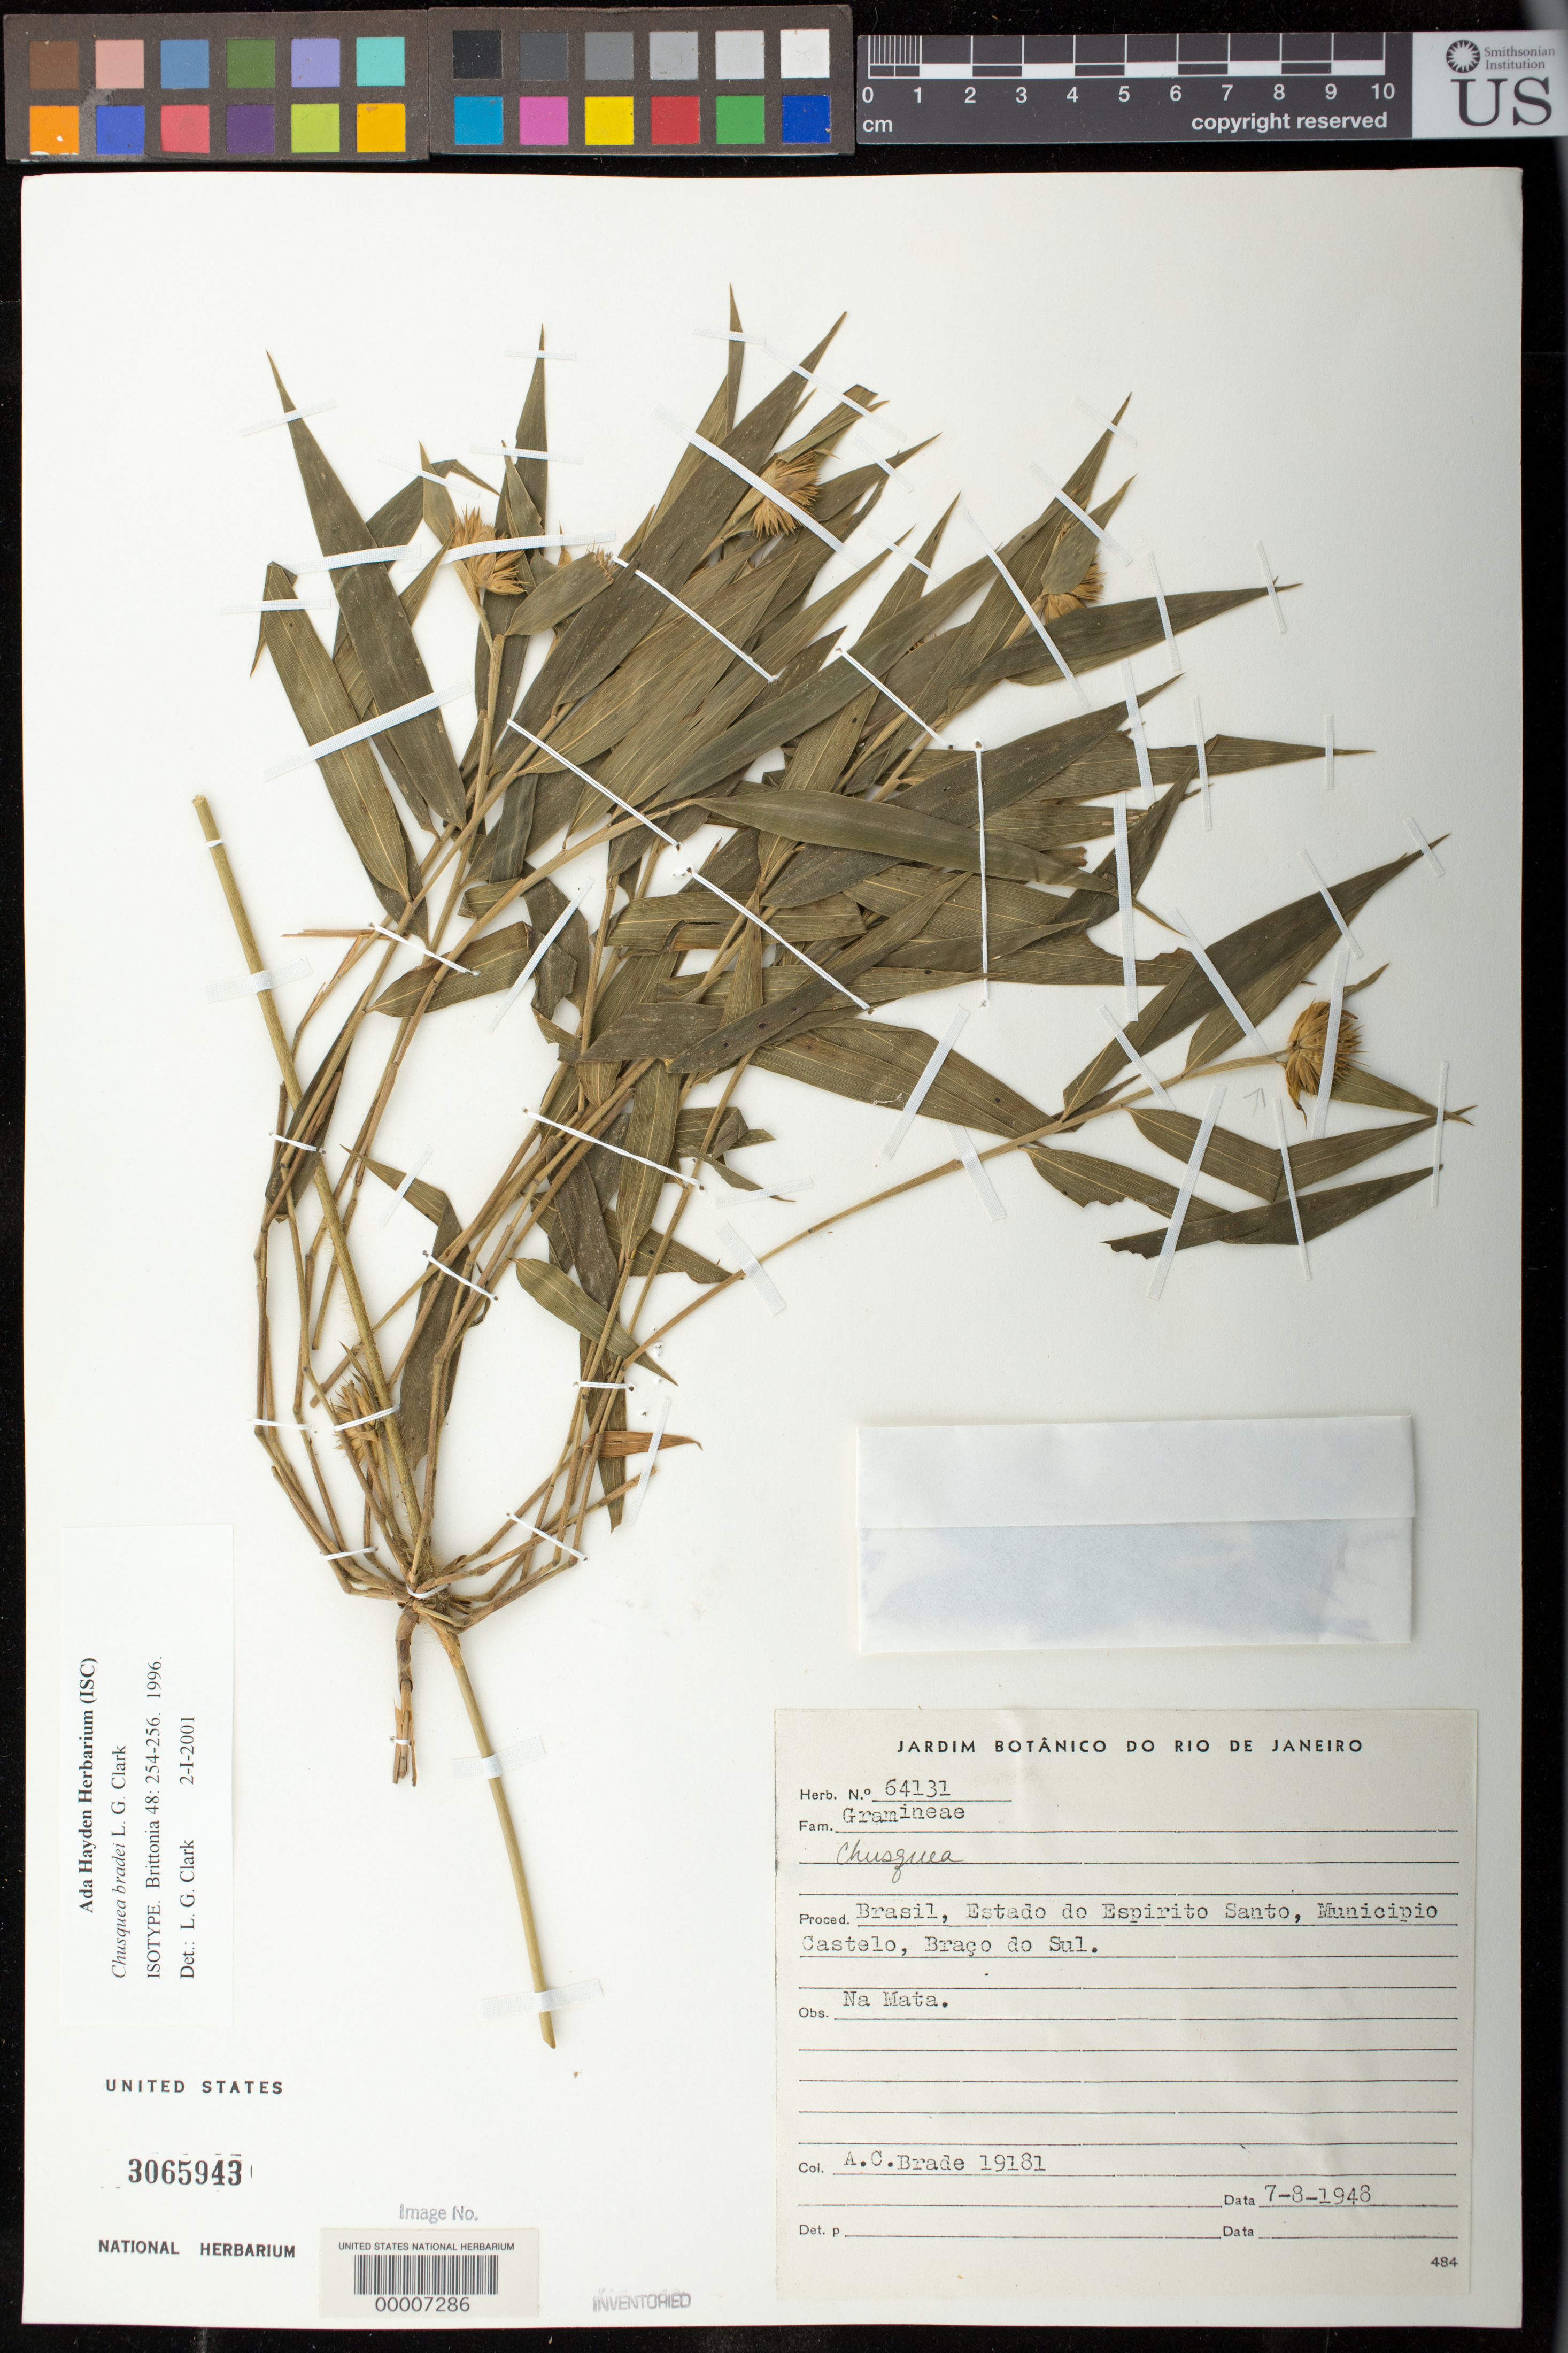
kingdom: Plantae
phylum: Tracheophyta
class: Liliopsida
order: Poales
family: Poaceae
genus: Chusquea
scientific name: Chusquea bradei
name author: L.G. Clark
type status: Isotype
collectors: A. C. Brade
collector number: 19181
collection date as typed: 7-8-1948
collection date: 1948-08-07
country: Brazil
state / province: Espírito Santo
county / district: Castelo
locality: Brasil, Estado do Espirito Santo, Municipio Castelo, Braço do Sul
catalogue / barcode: US 3065943